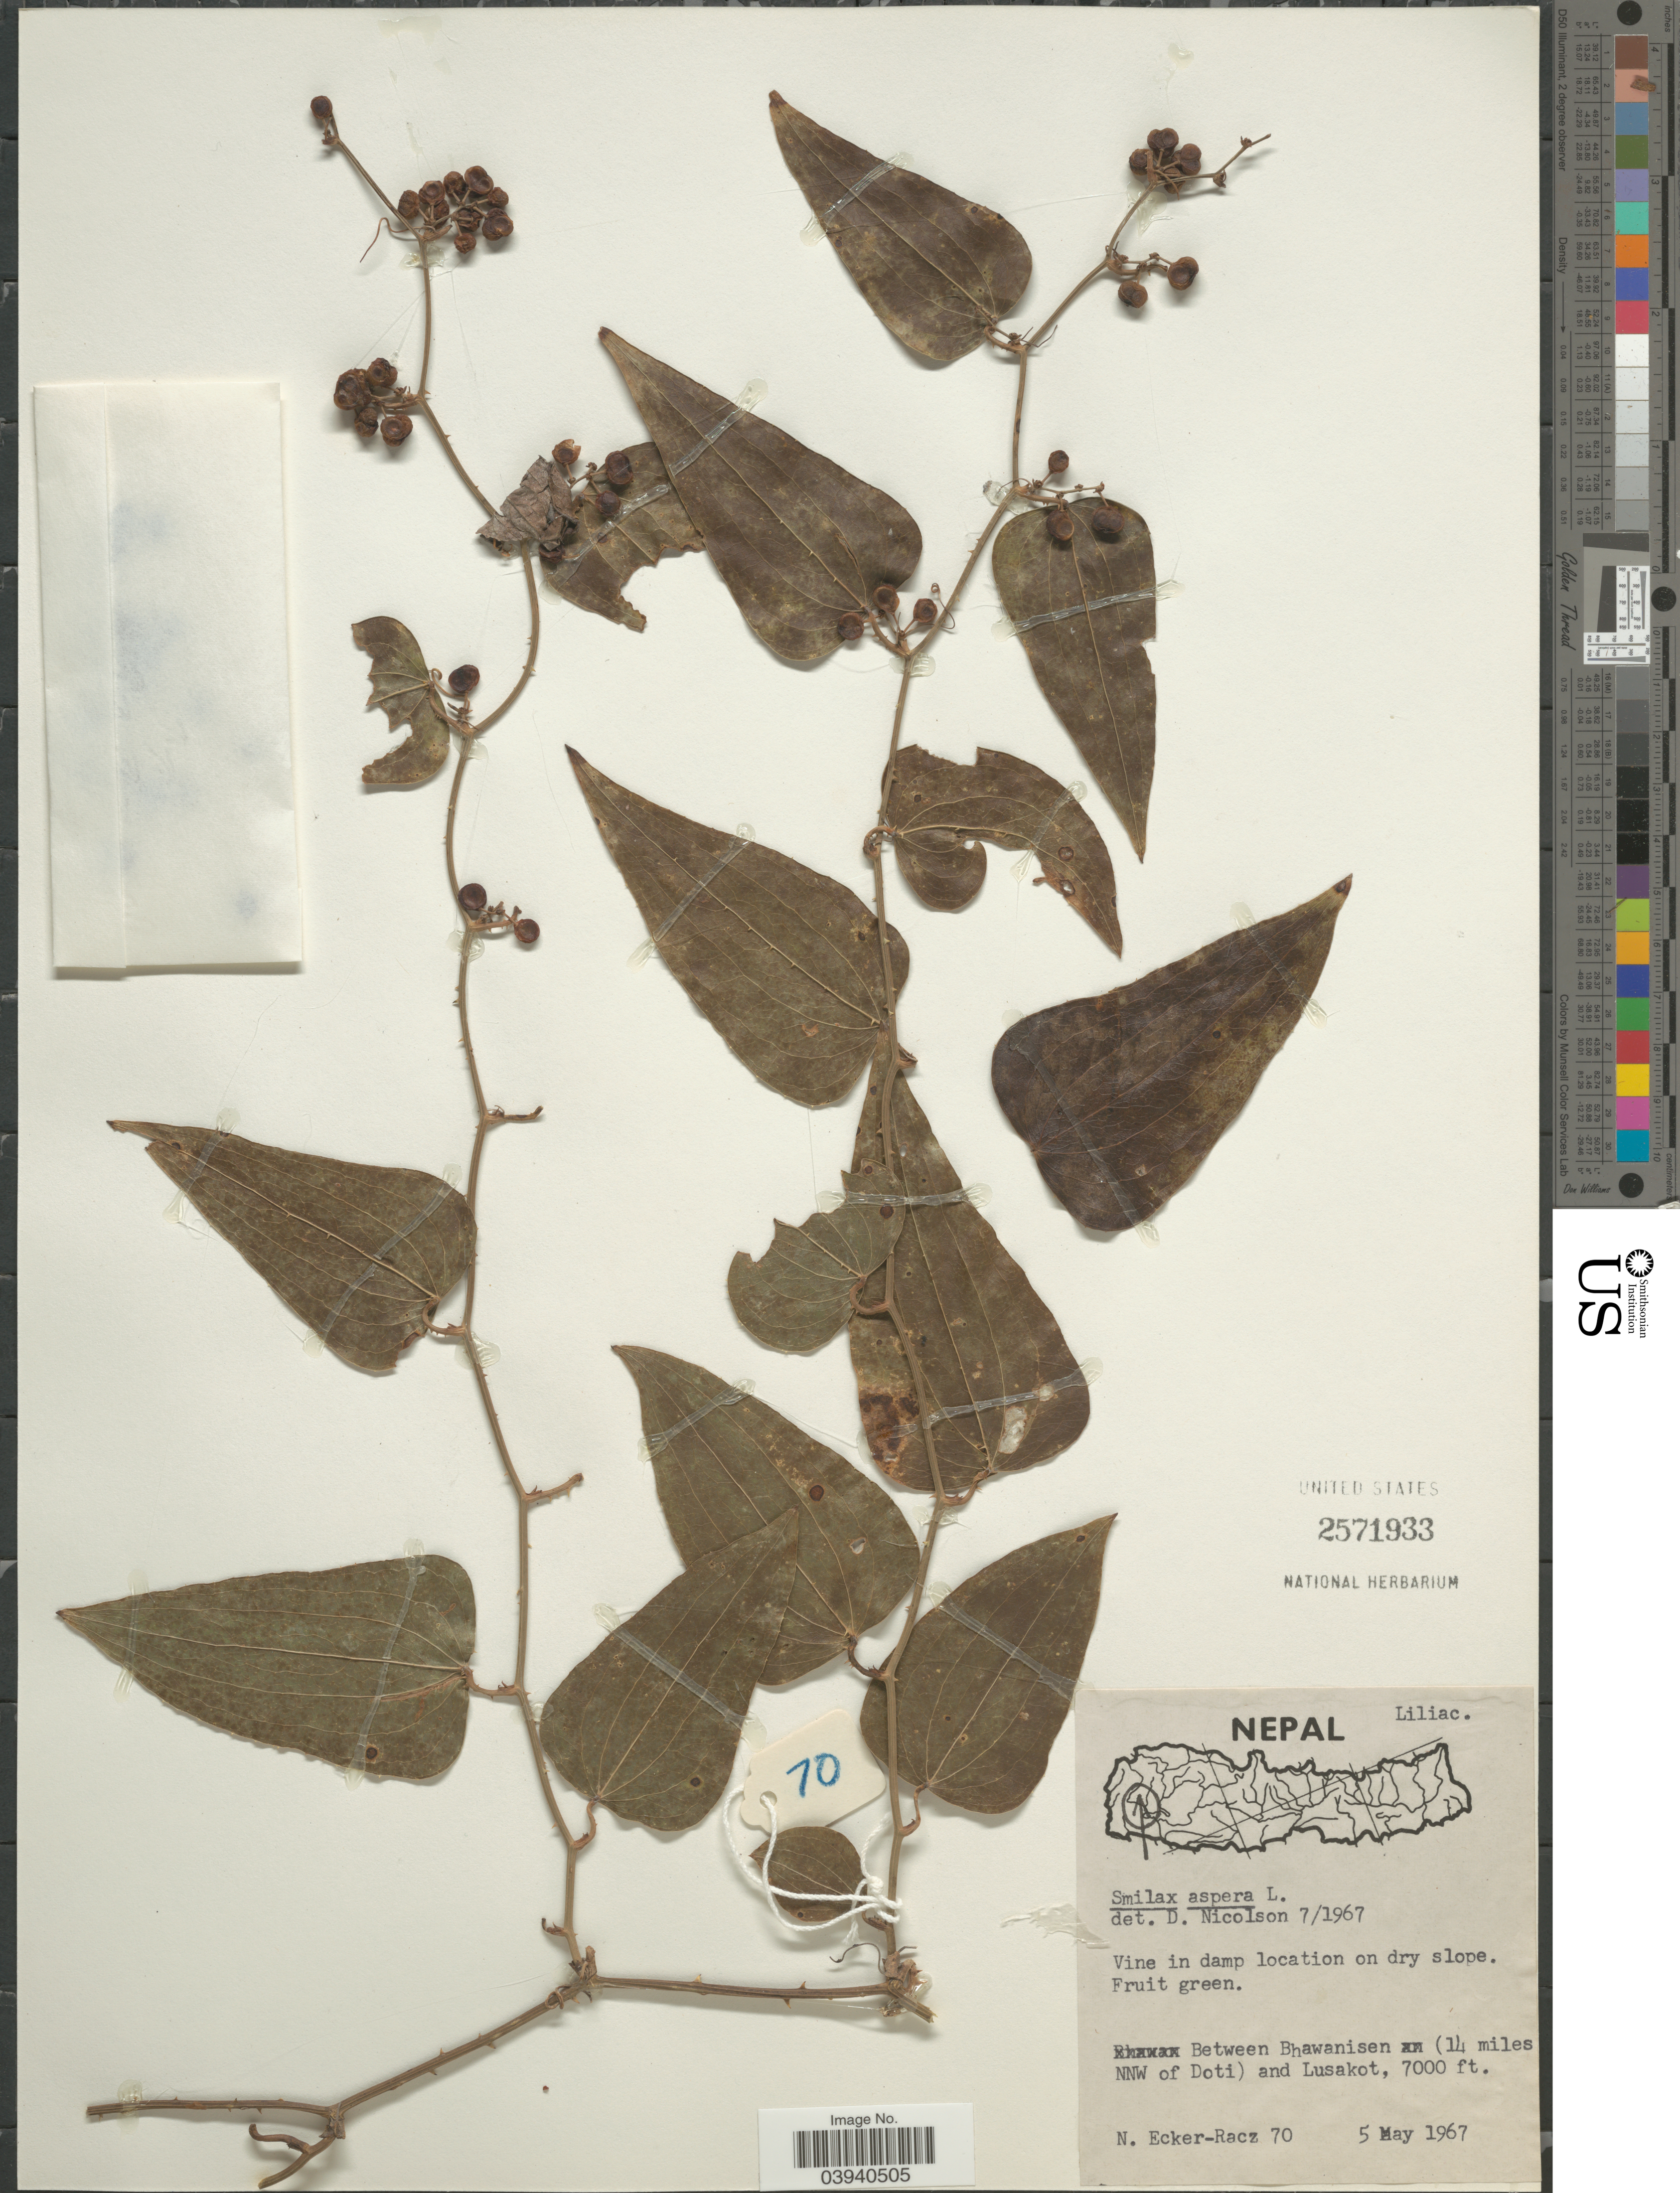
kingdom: Plantae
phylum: Tracheophyta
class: Liliopsida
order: Liliales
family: Smilacaceae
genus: Smilax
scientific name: Smilax aspera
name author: L.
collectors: N. Ecker-Racz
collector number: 70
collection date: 1967-05-05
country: Nepal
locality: Between Bhawanisen (14 miles NNW of Doti) and Lusakot.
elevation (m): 2134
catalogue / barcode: US 2571933